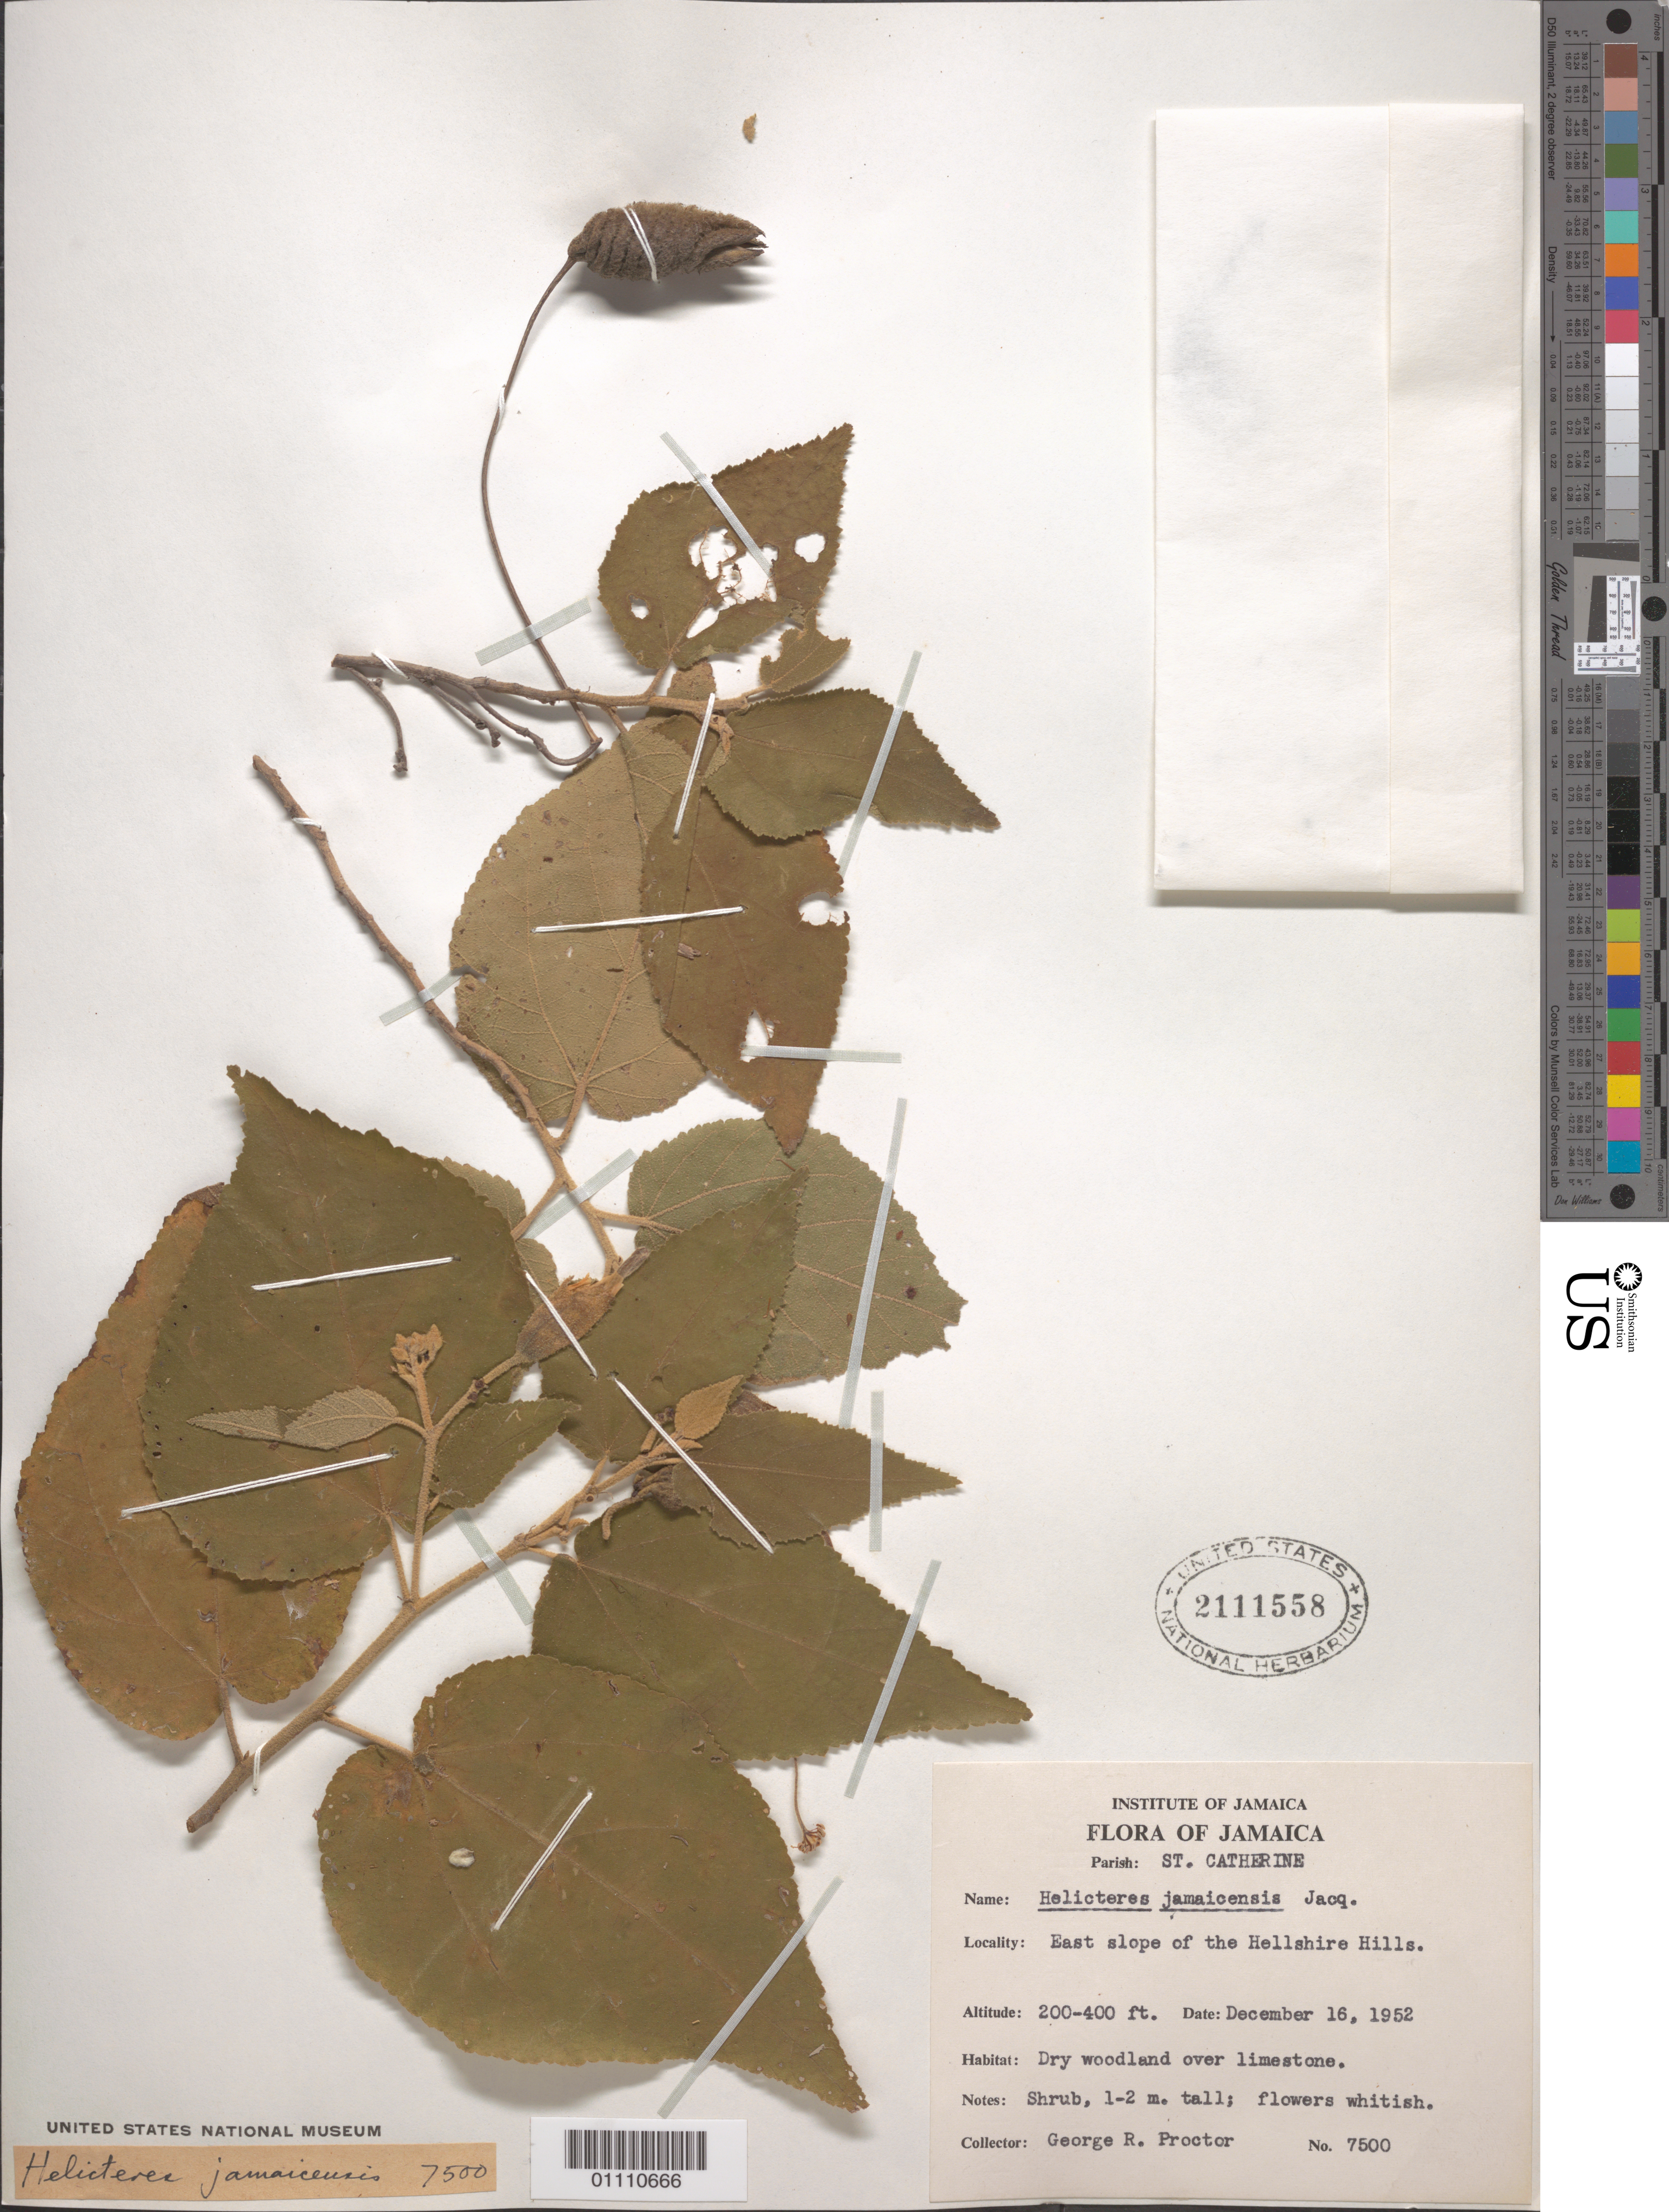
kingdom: Plantae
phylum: Tracheophyta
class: Magnoliopsida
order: Malvales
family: Malvaceae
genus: Helicteres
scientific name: Helicteres jamaicensis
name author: Jacq.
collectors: G. R. Proctor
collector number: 7500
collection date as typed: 16 Dec 1952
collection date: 1952-12-16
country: Jamaica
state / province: Saint Catherine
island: Jamaica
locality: E slope of Hellshire Hills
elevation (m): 61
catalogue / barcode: US 2111558